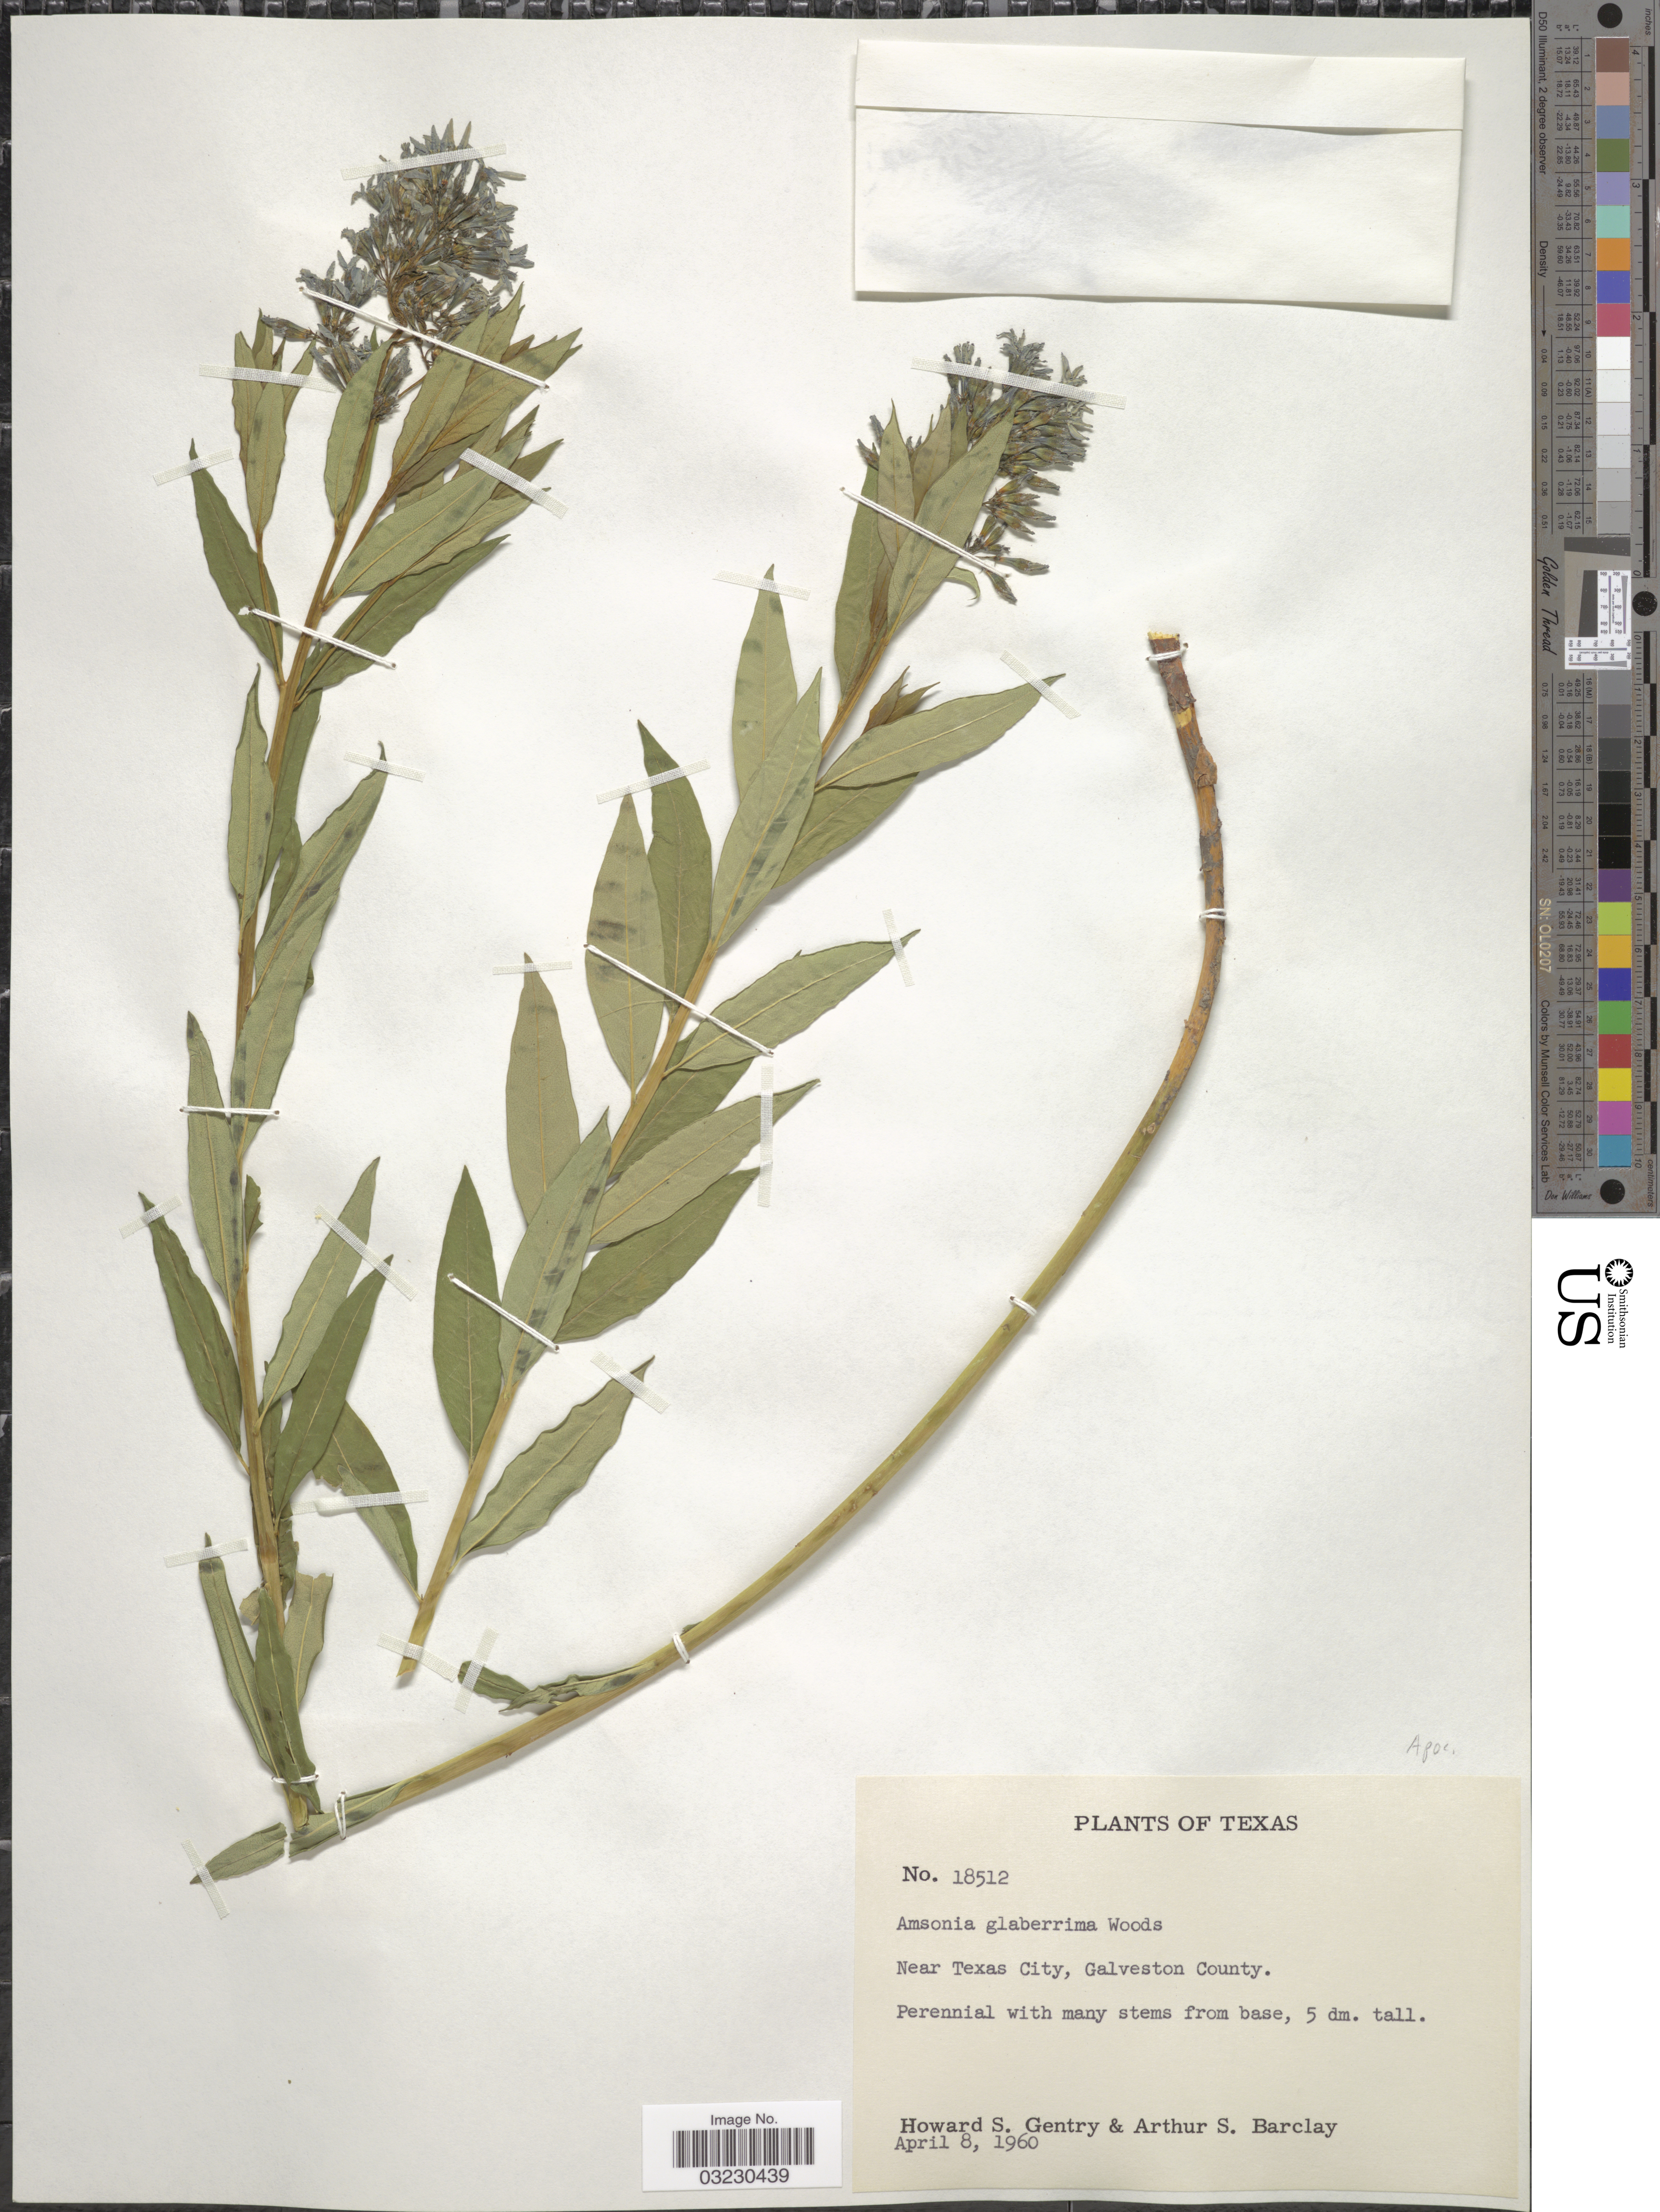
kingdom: Plantae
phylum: Tracheophyta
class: Magnoliopsida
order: Gentianales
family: Apocynaceae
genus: Amsonia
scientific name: Amsonia illustris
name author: Woodson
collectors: H. S. Gentry & A. S. Barclay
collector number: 18512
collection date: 1960-04-08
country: United States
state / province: Texas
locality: Near Texas City, Galveston County.